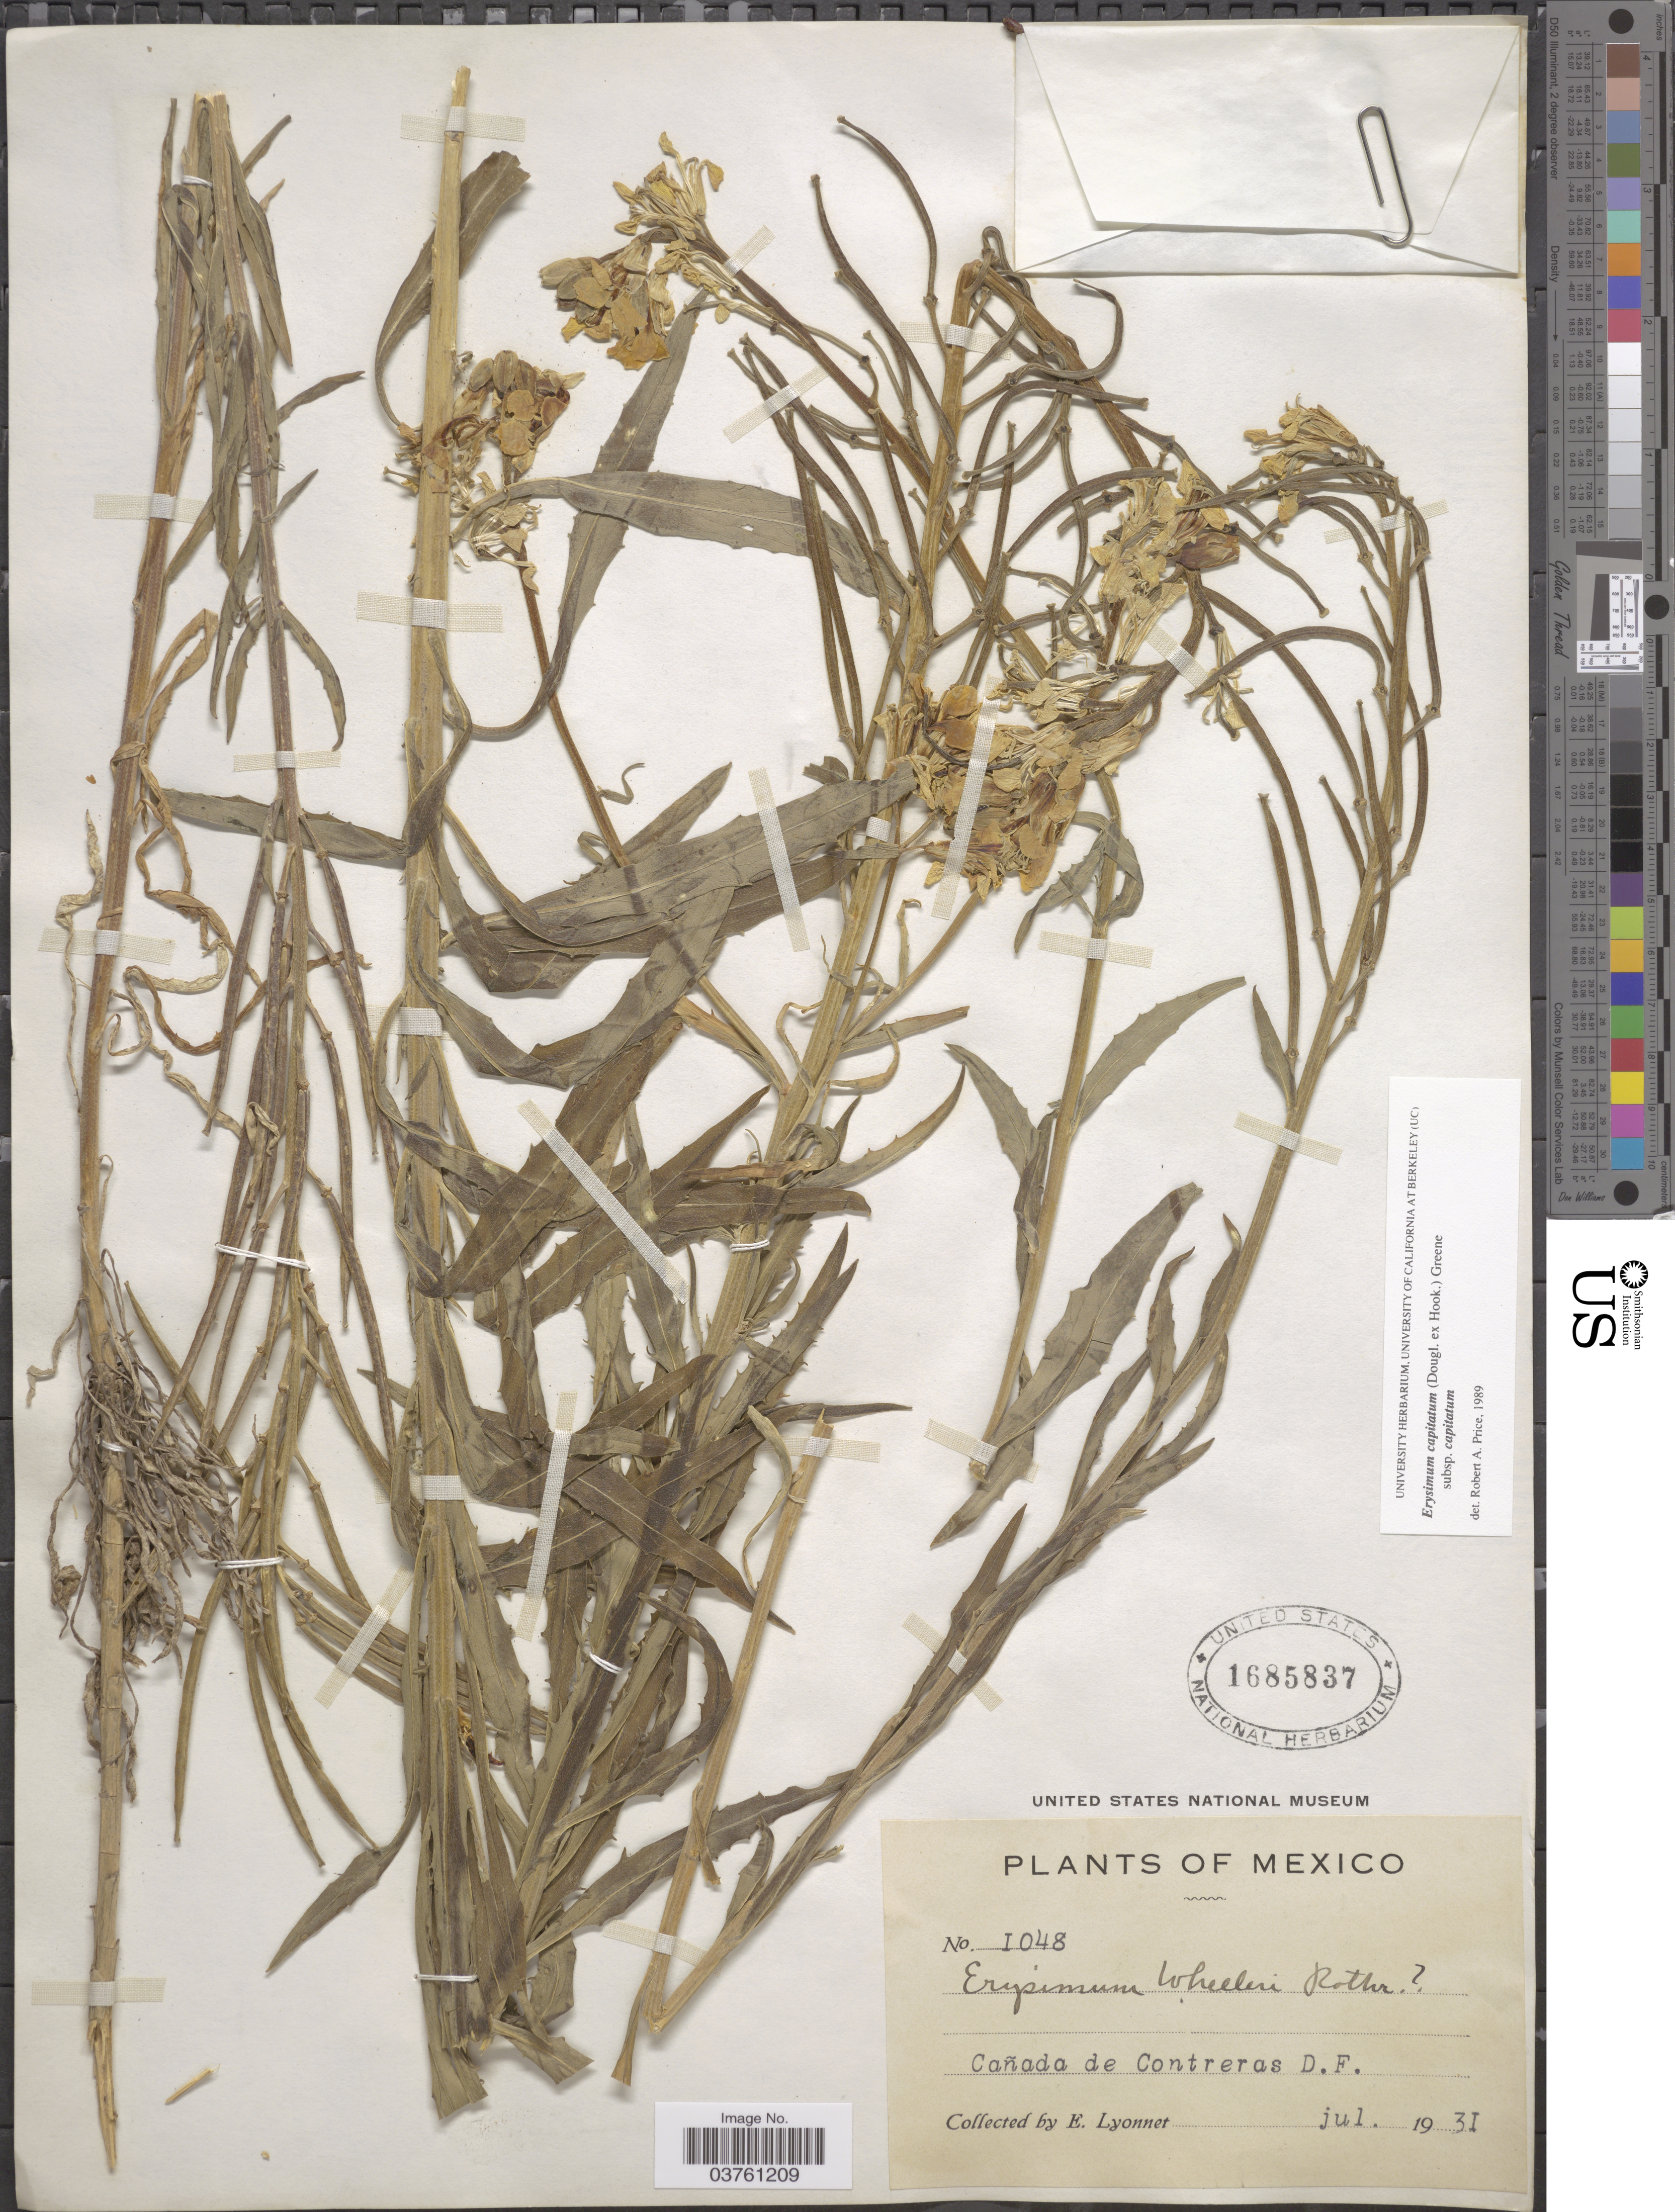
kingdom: Plantae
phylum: Tracheophyta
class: Magnoliopsida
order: Brassicales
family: Brassicaceae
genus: Erysimum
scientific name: Erysimum capitatum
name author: (Douglas ex Hook.) Greene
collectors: E. Lyonnet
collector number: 1048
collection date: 1931-07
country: Mexico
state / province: Distrito Federal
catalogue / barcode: US 1685837